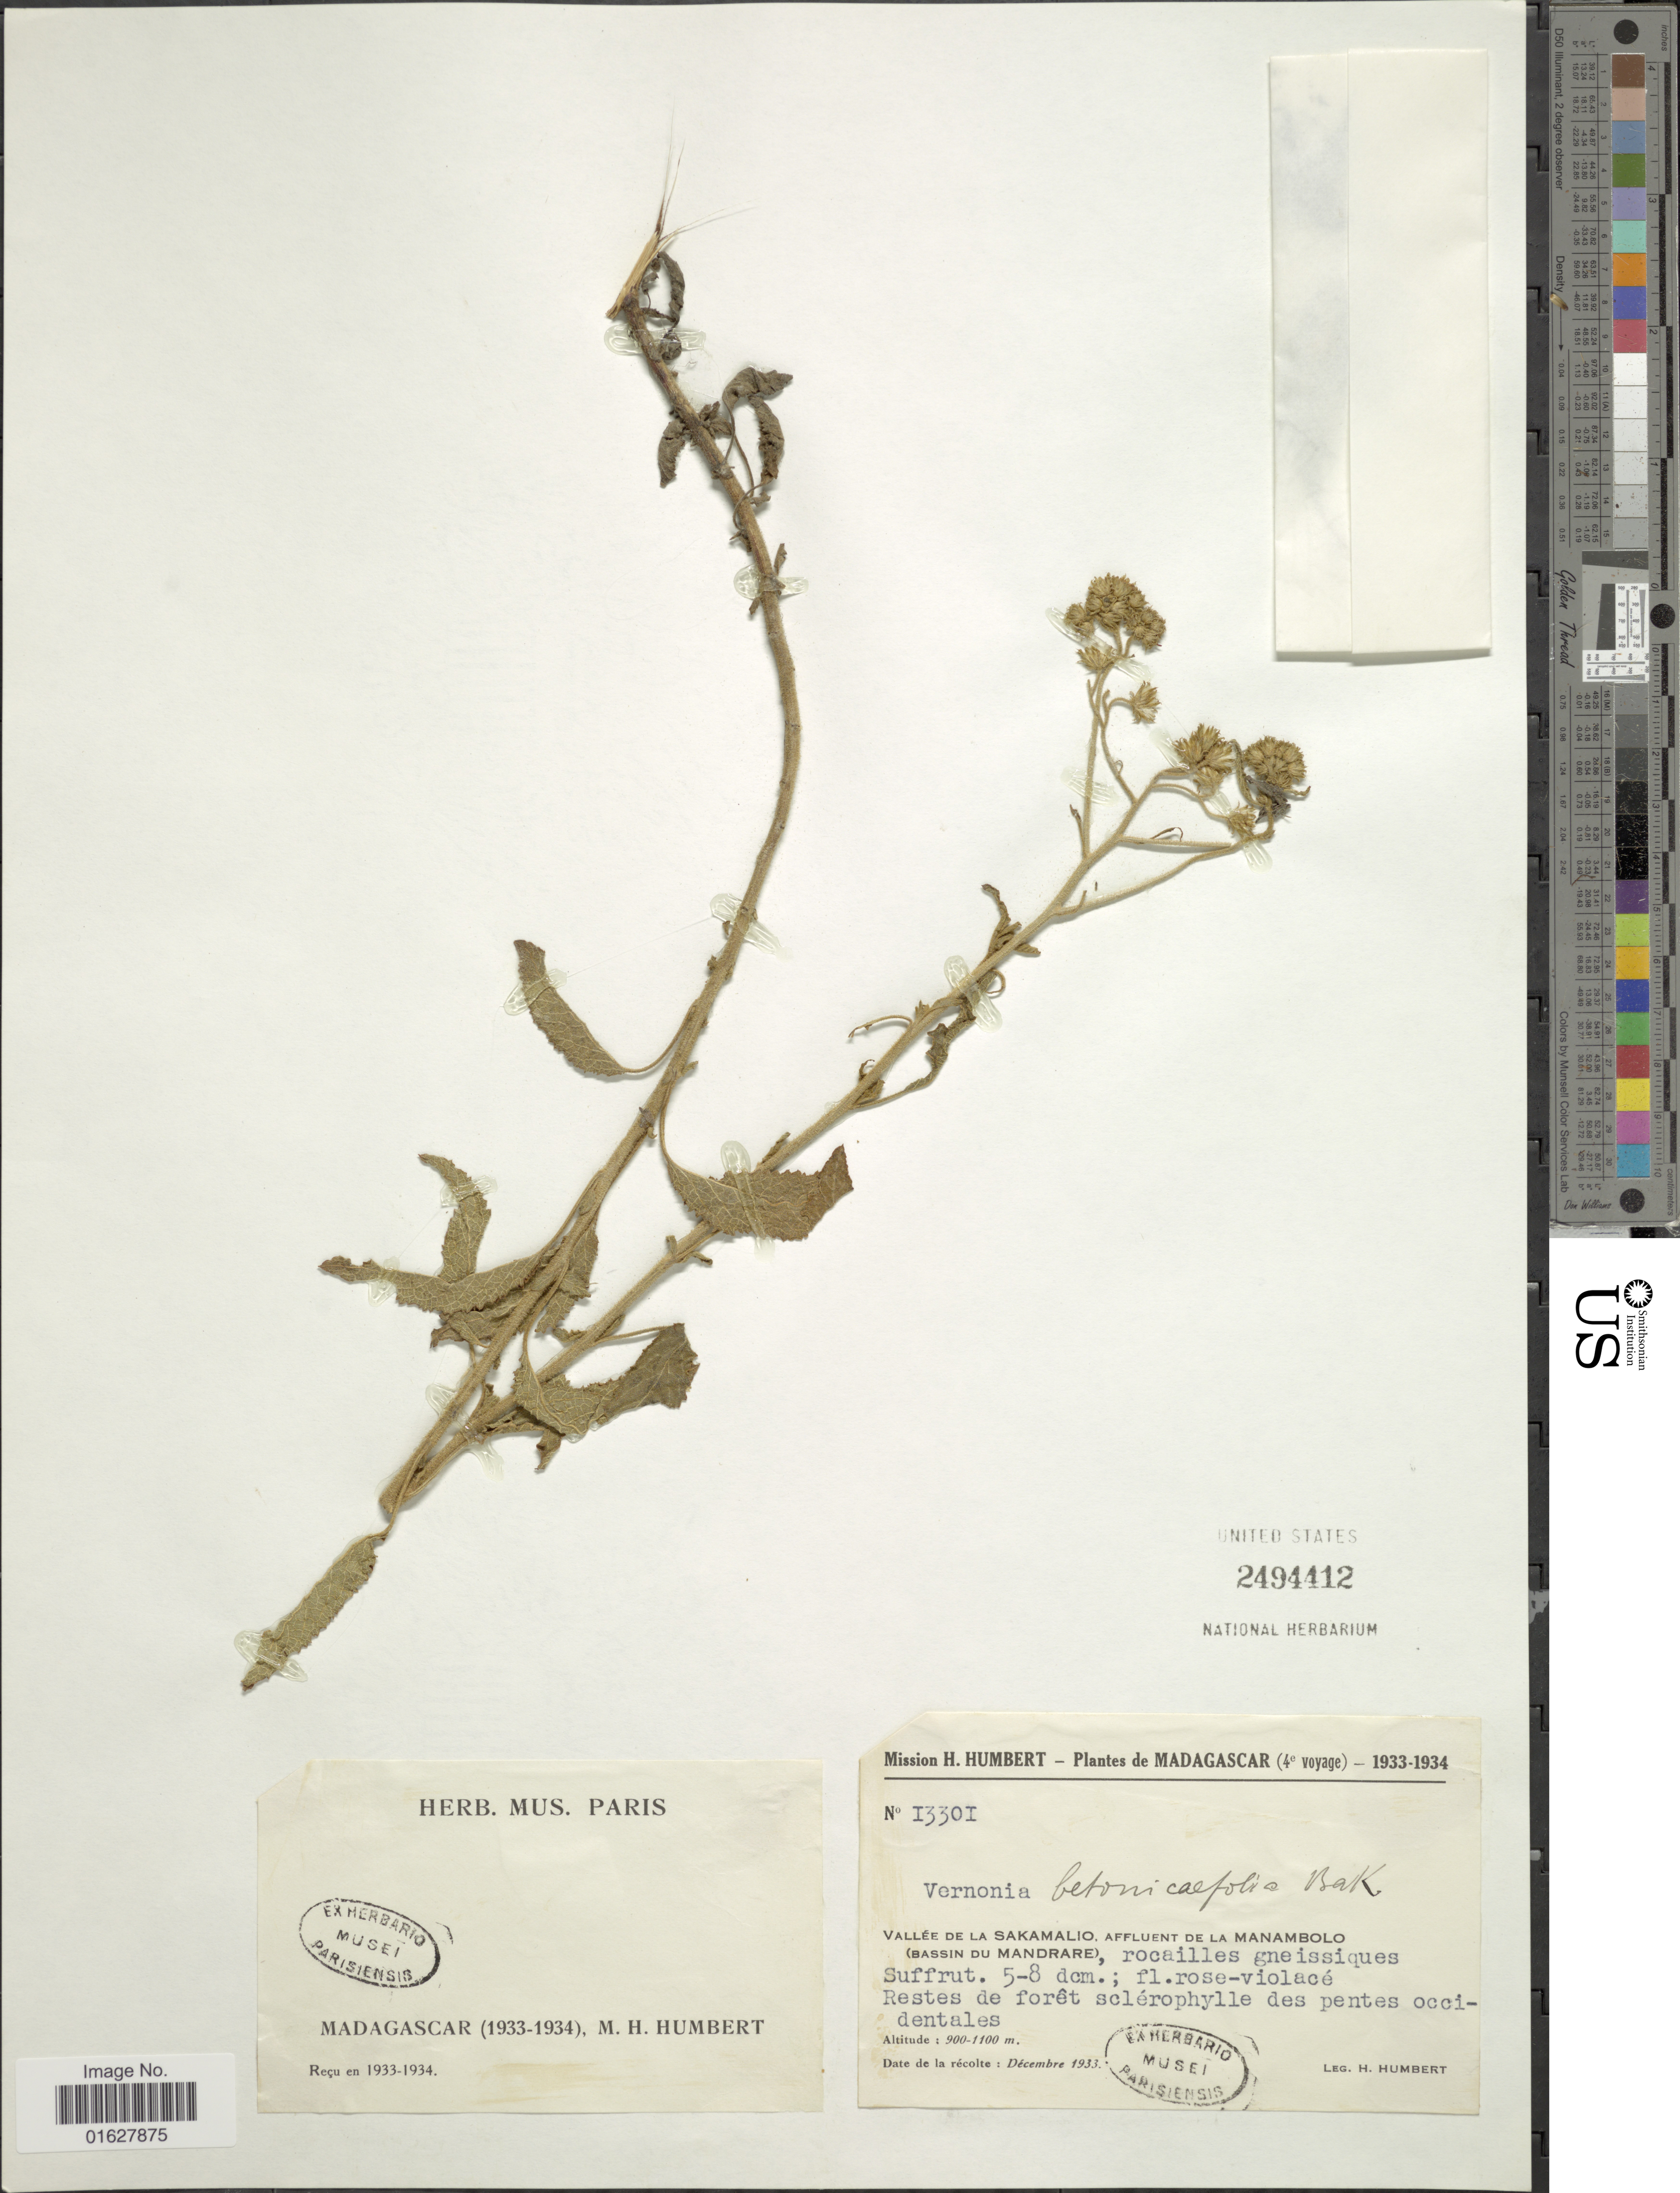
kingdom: Plantae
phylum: Tracheophyta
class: Magnoliopsida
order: Asterales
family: Asteraceae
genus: Vernonia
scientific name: Vernonia betonicaefolia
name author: Baker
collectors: H. Humbert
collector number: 13301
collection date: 1933-12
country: Madagascar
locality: Madagascar. Vallee de la Sakamalio, affluent de la Manambolo (Bassin du Mandrare), rocalles gneissiques Suffrut. 5-8 dcm.; fl. rose-violace. Restes de foret sclerophylle des pentes occidentales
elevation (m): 900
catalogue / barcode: US 2494412